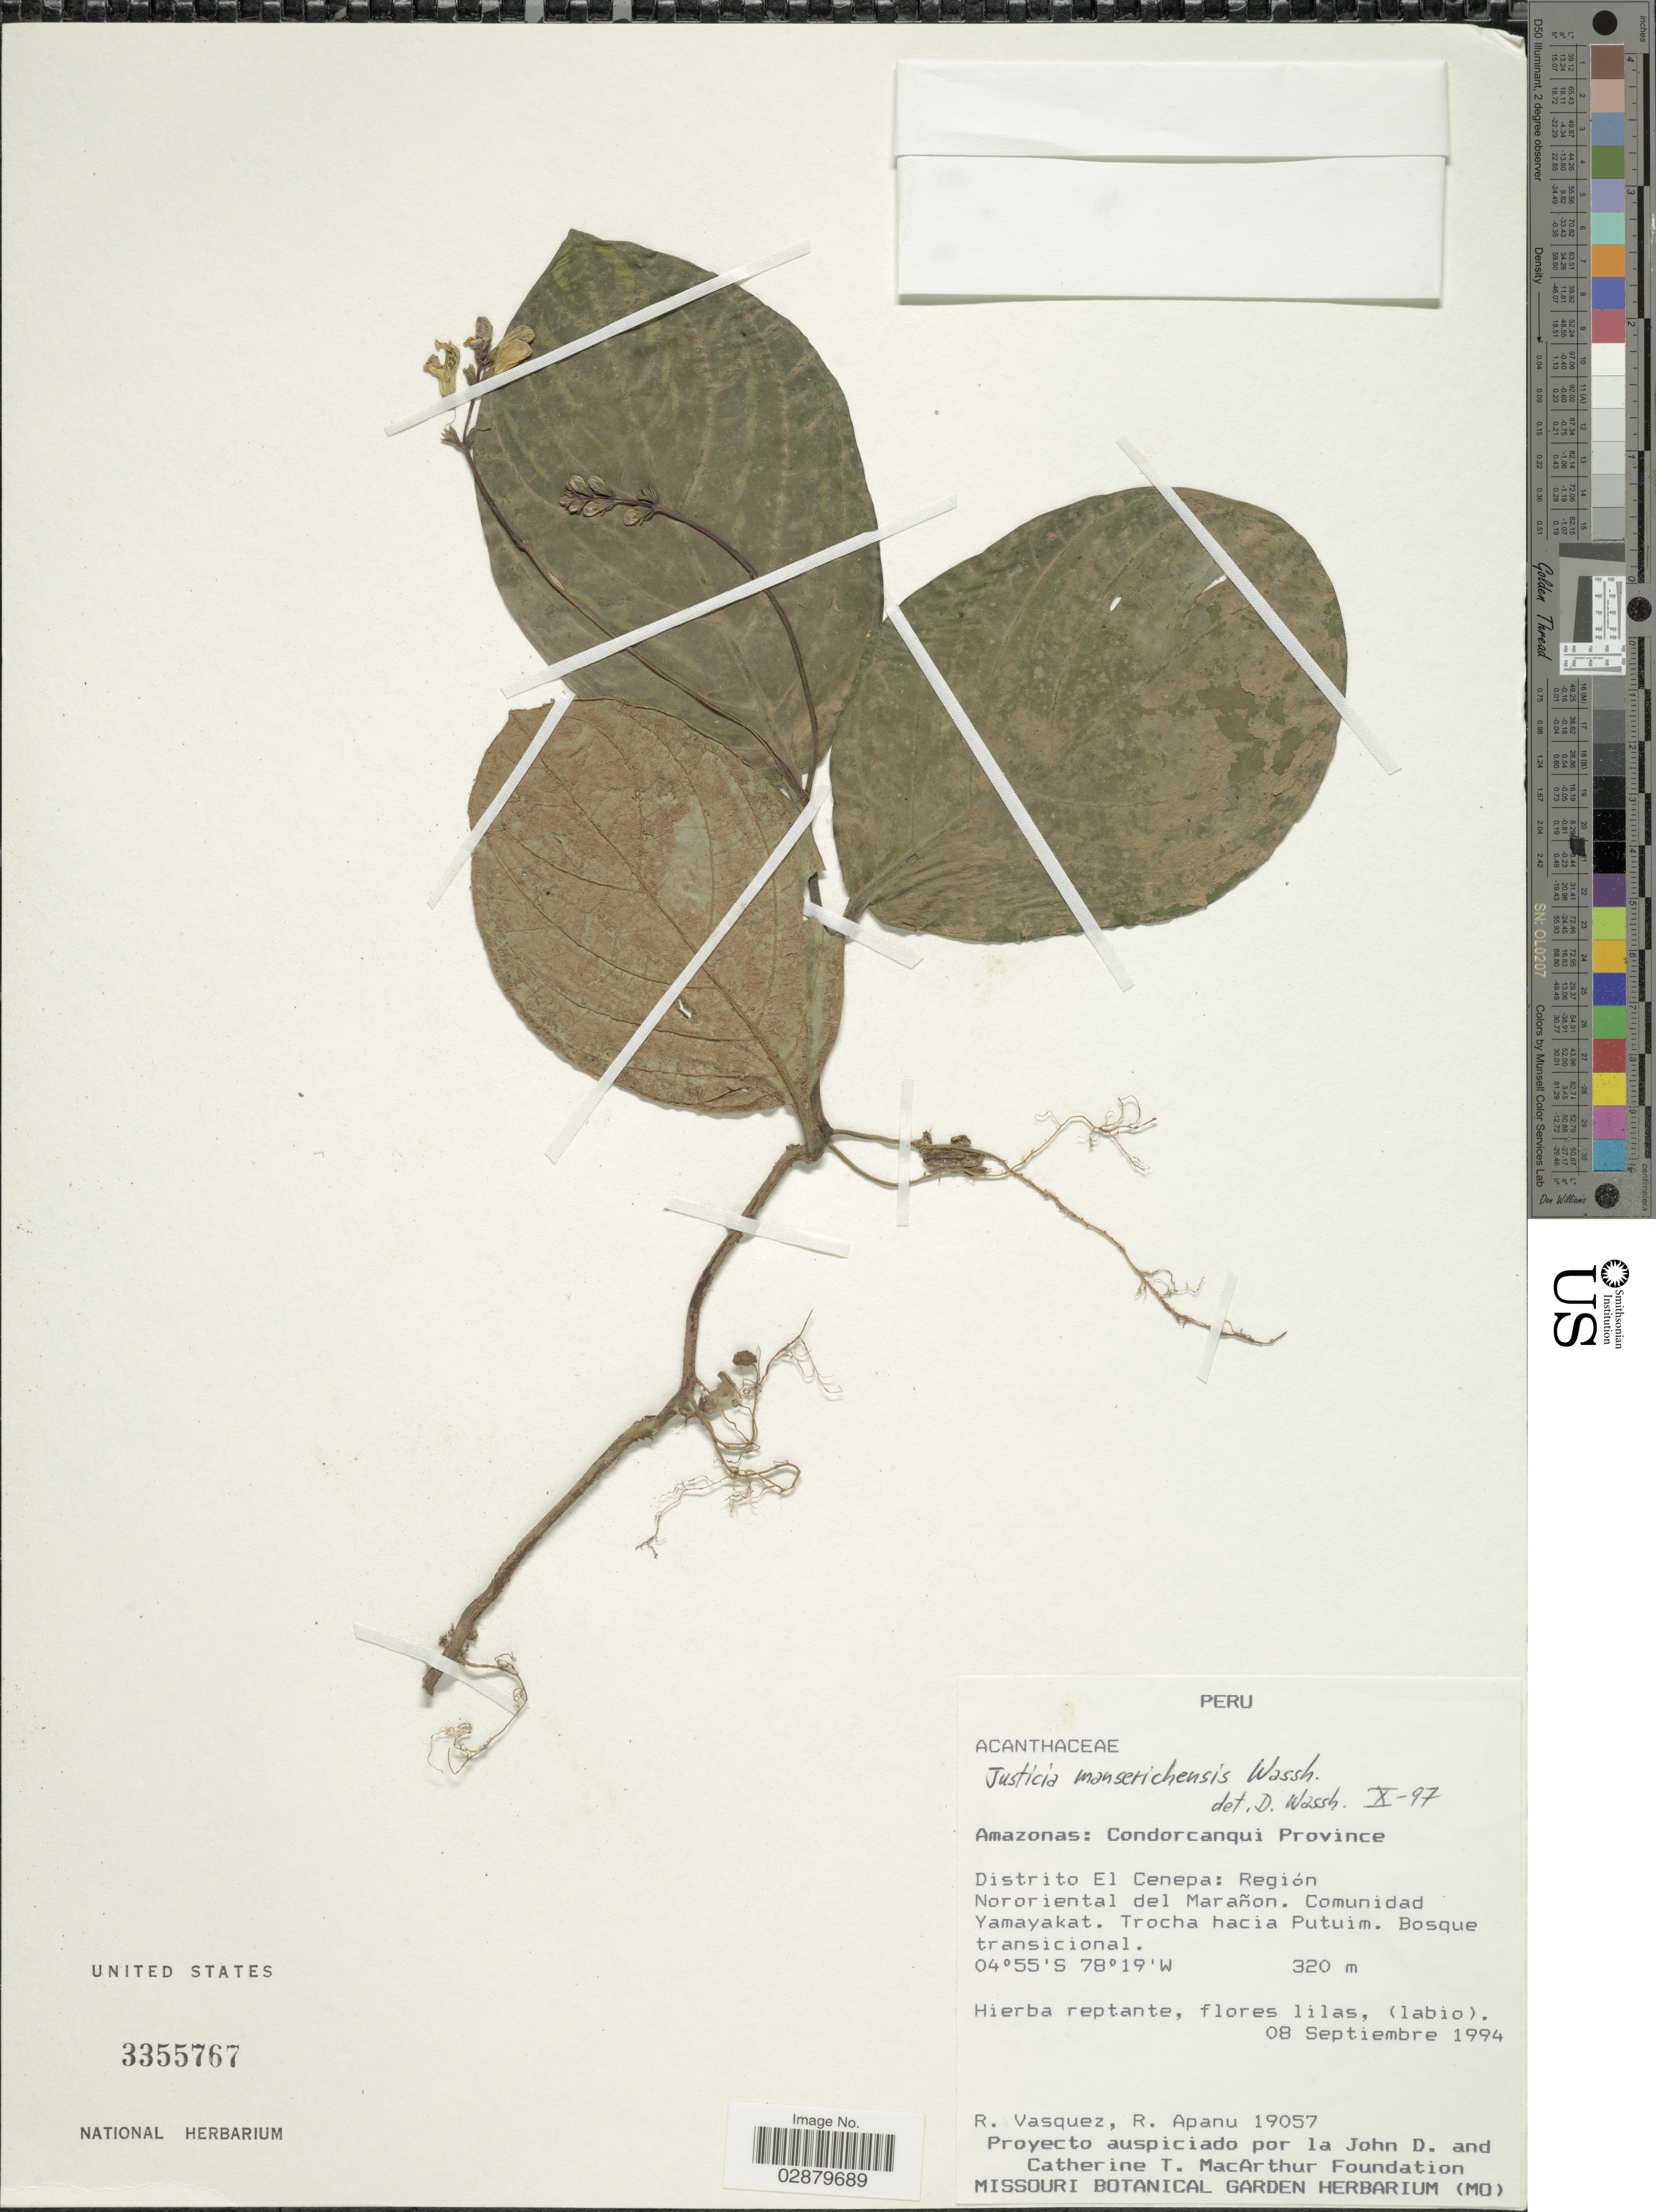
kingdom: Plantae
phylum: Tracheophyta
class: Magnoliopsida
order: Lamiales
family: Acanthaceae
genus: Justicia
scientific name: Justicia manserichensis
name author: Wassh.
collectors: R. Vasquez & R. Apanu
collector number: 19057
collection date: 1994-09-08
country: Peru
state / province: Amazonas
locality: Condorcanqui Province. Distrito El Cenepa: Región Nororiental del Marañon. Comunidad Yamayakat. Trocha hacia Putuim.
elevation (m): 320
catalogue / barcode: US 3355767